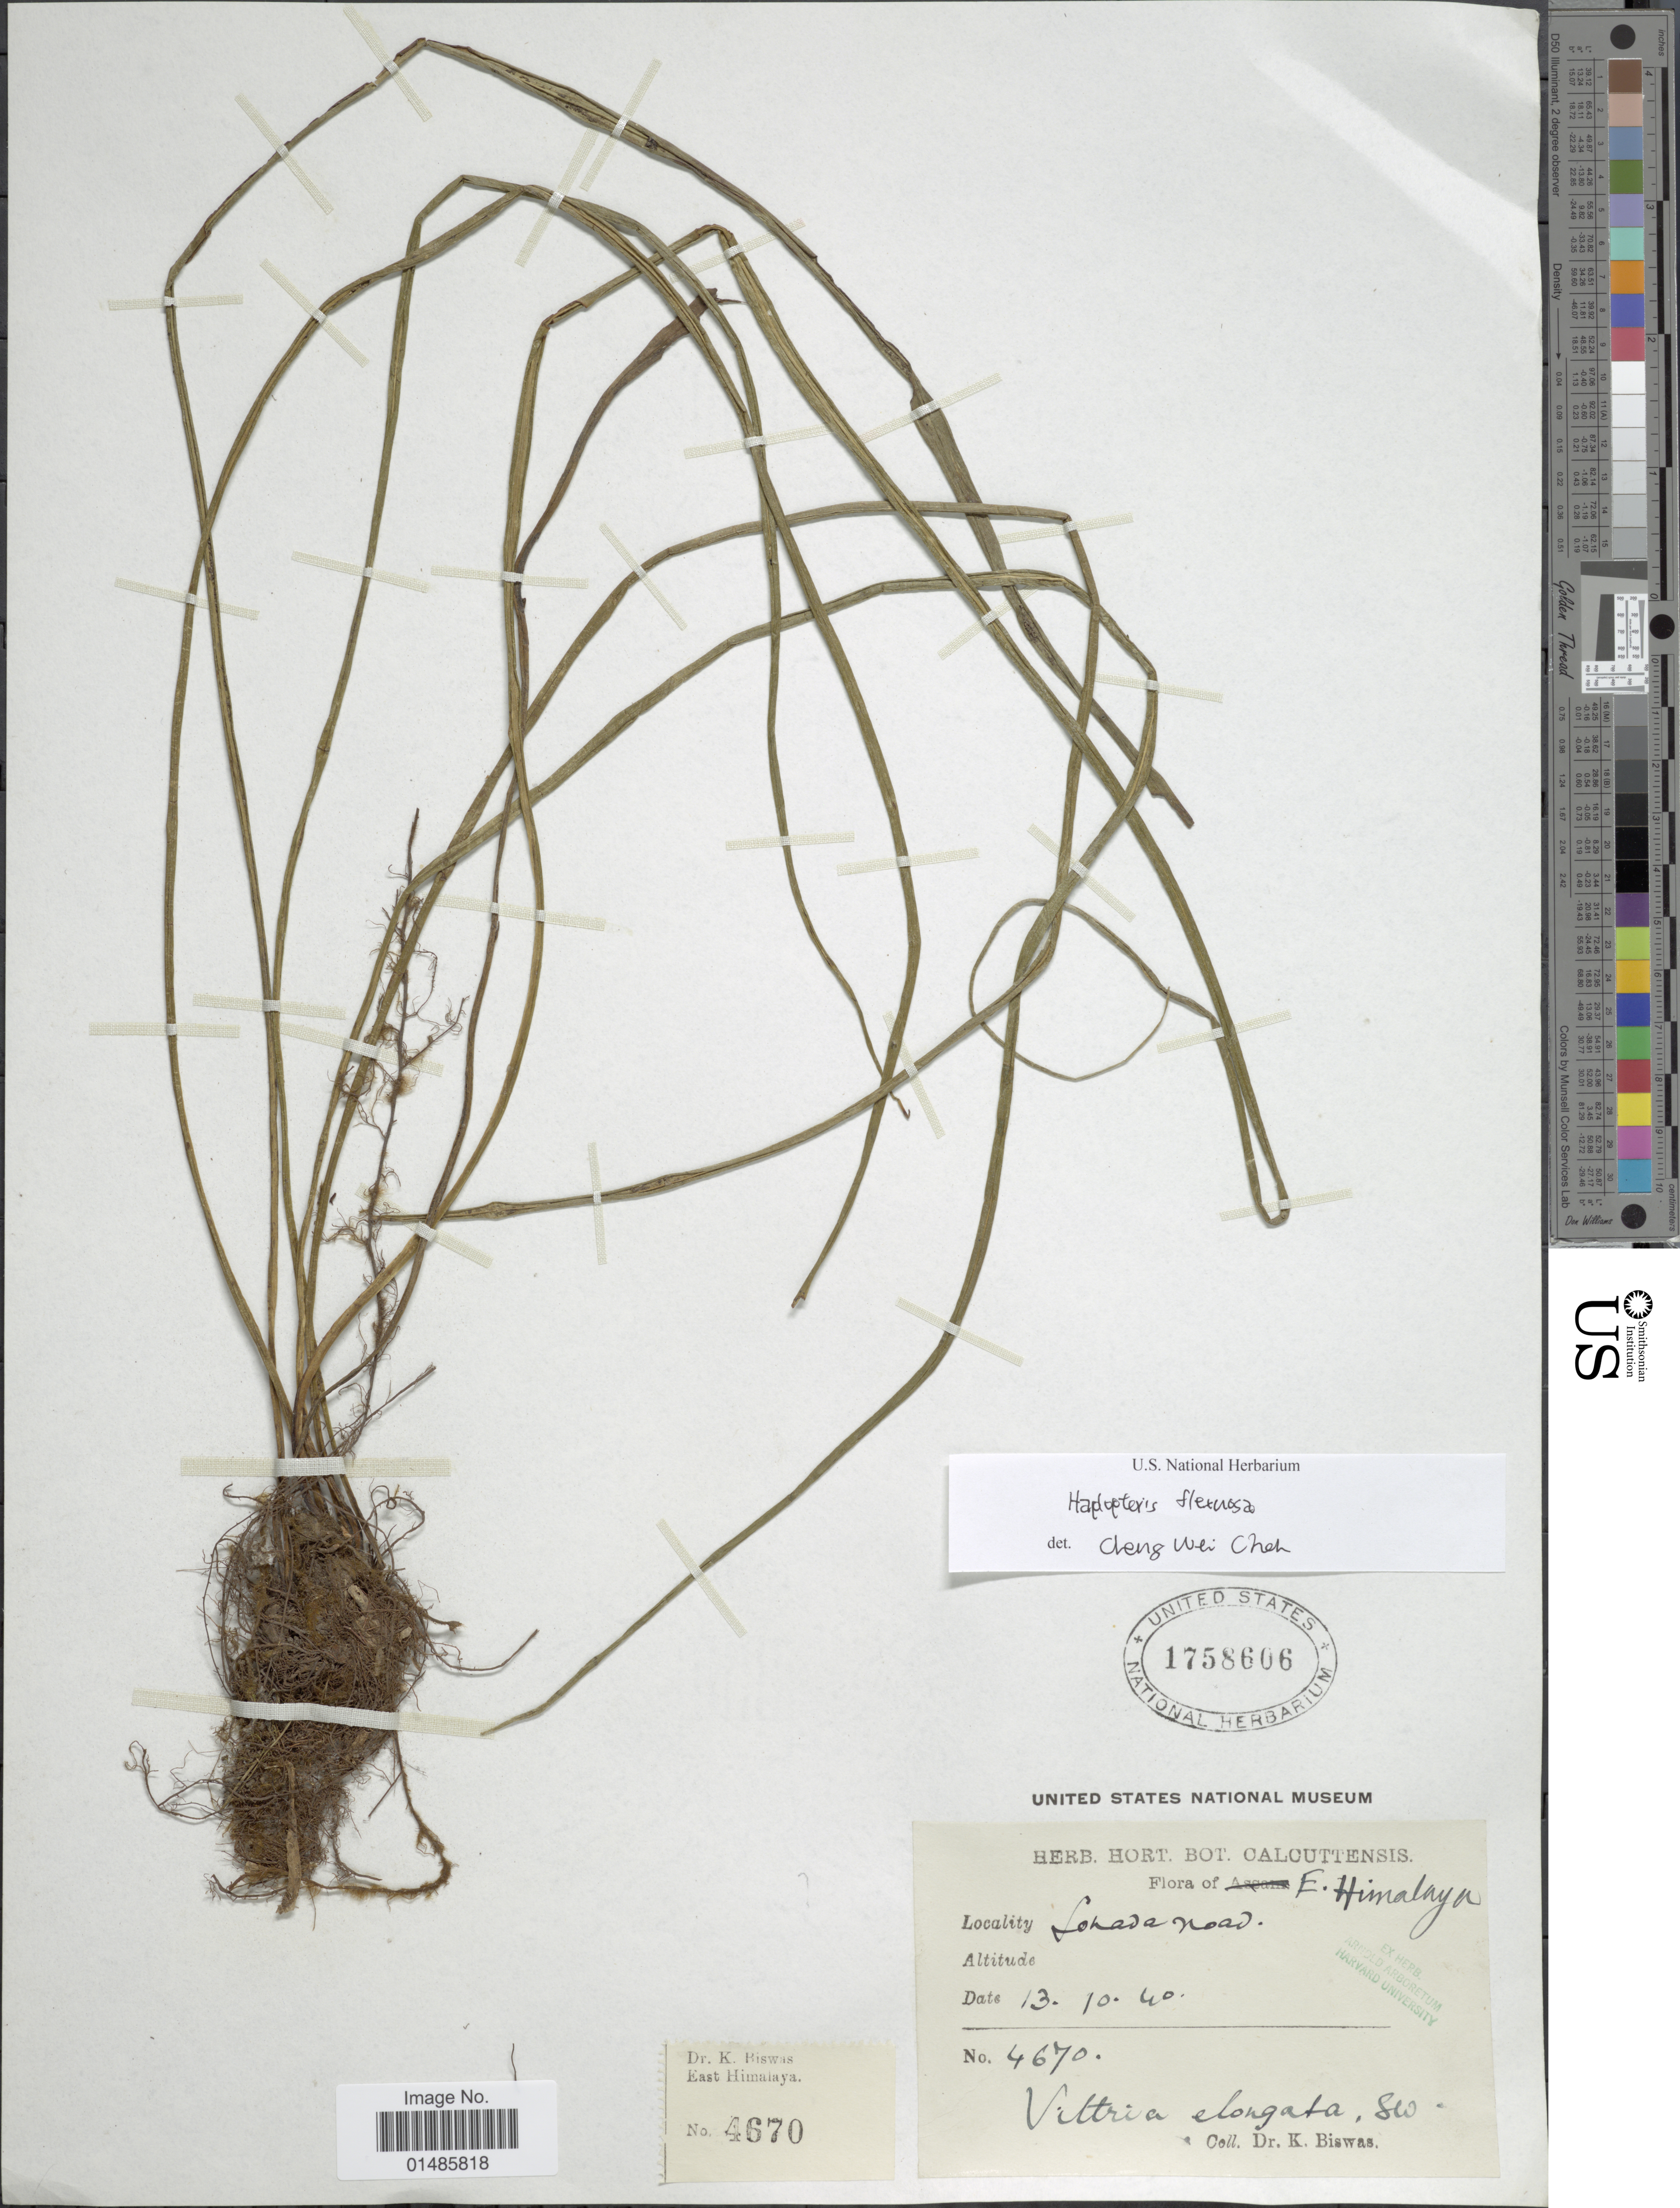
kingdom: Plantae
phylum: Tracheophyta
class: Polypodiopsida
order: Polypodiales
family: Pteridaceae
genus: Haplopteris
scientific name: Haplopteris flexuosa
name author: (Fée) E.H. Crane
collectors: K. Biswas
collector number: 4670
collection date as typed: Transcribed d/m/y: 13/10/40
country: India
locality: E. Himalaya. Sonada road.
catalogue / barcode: US 1758606